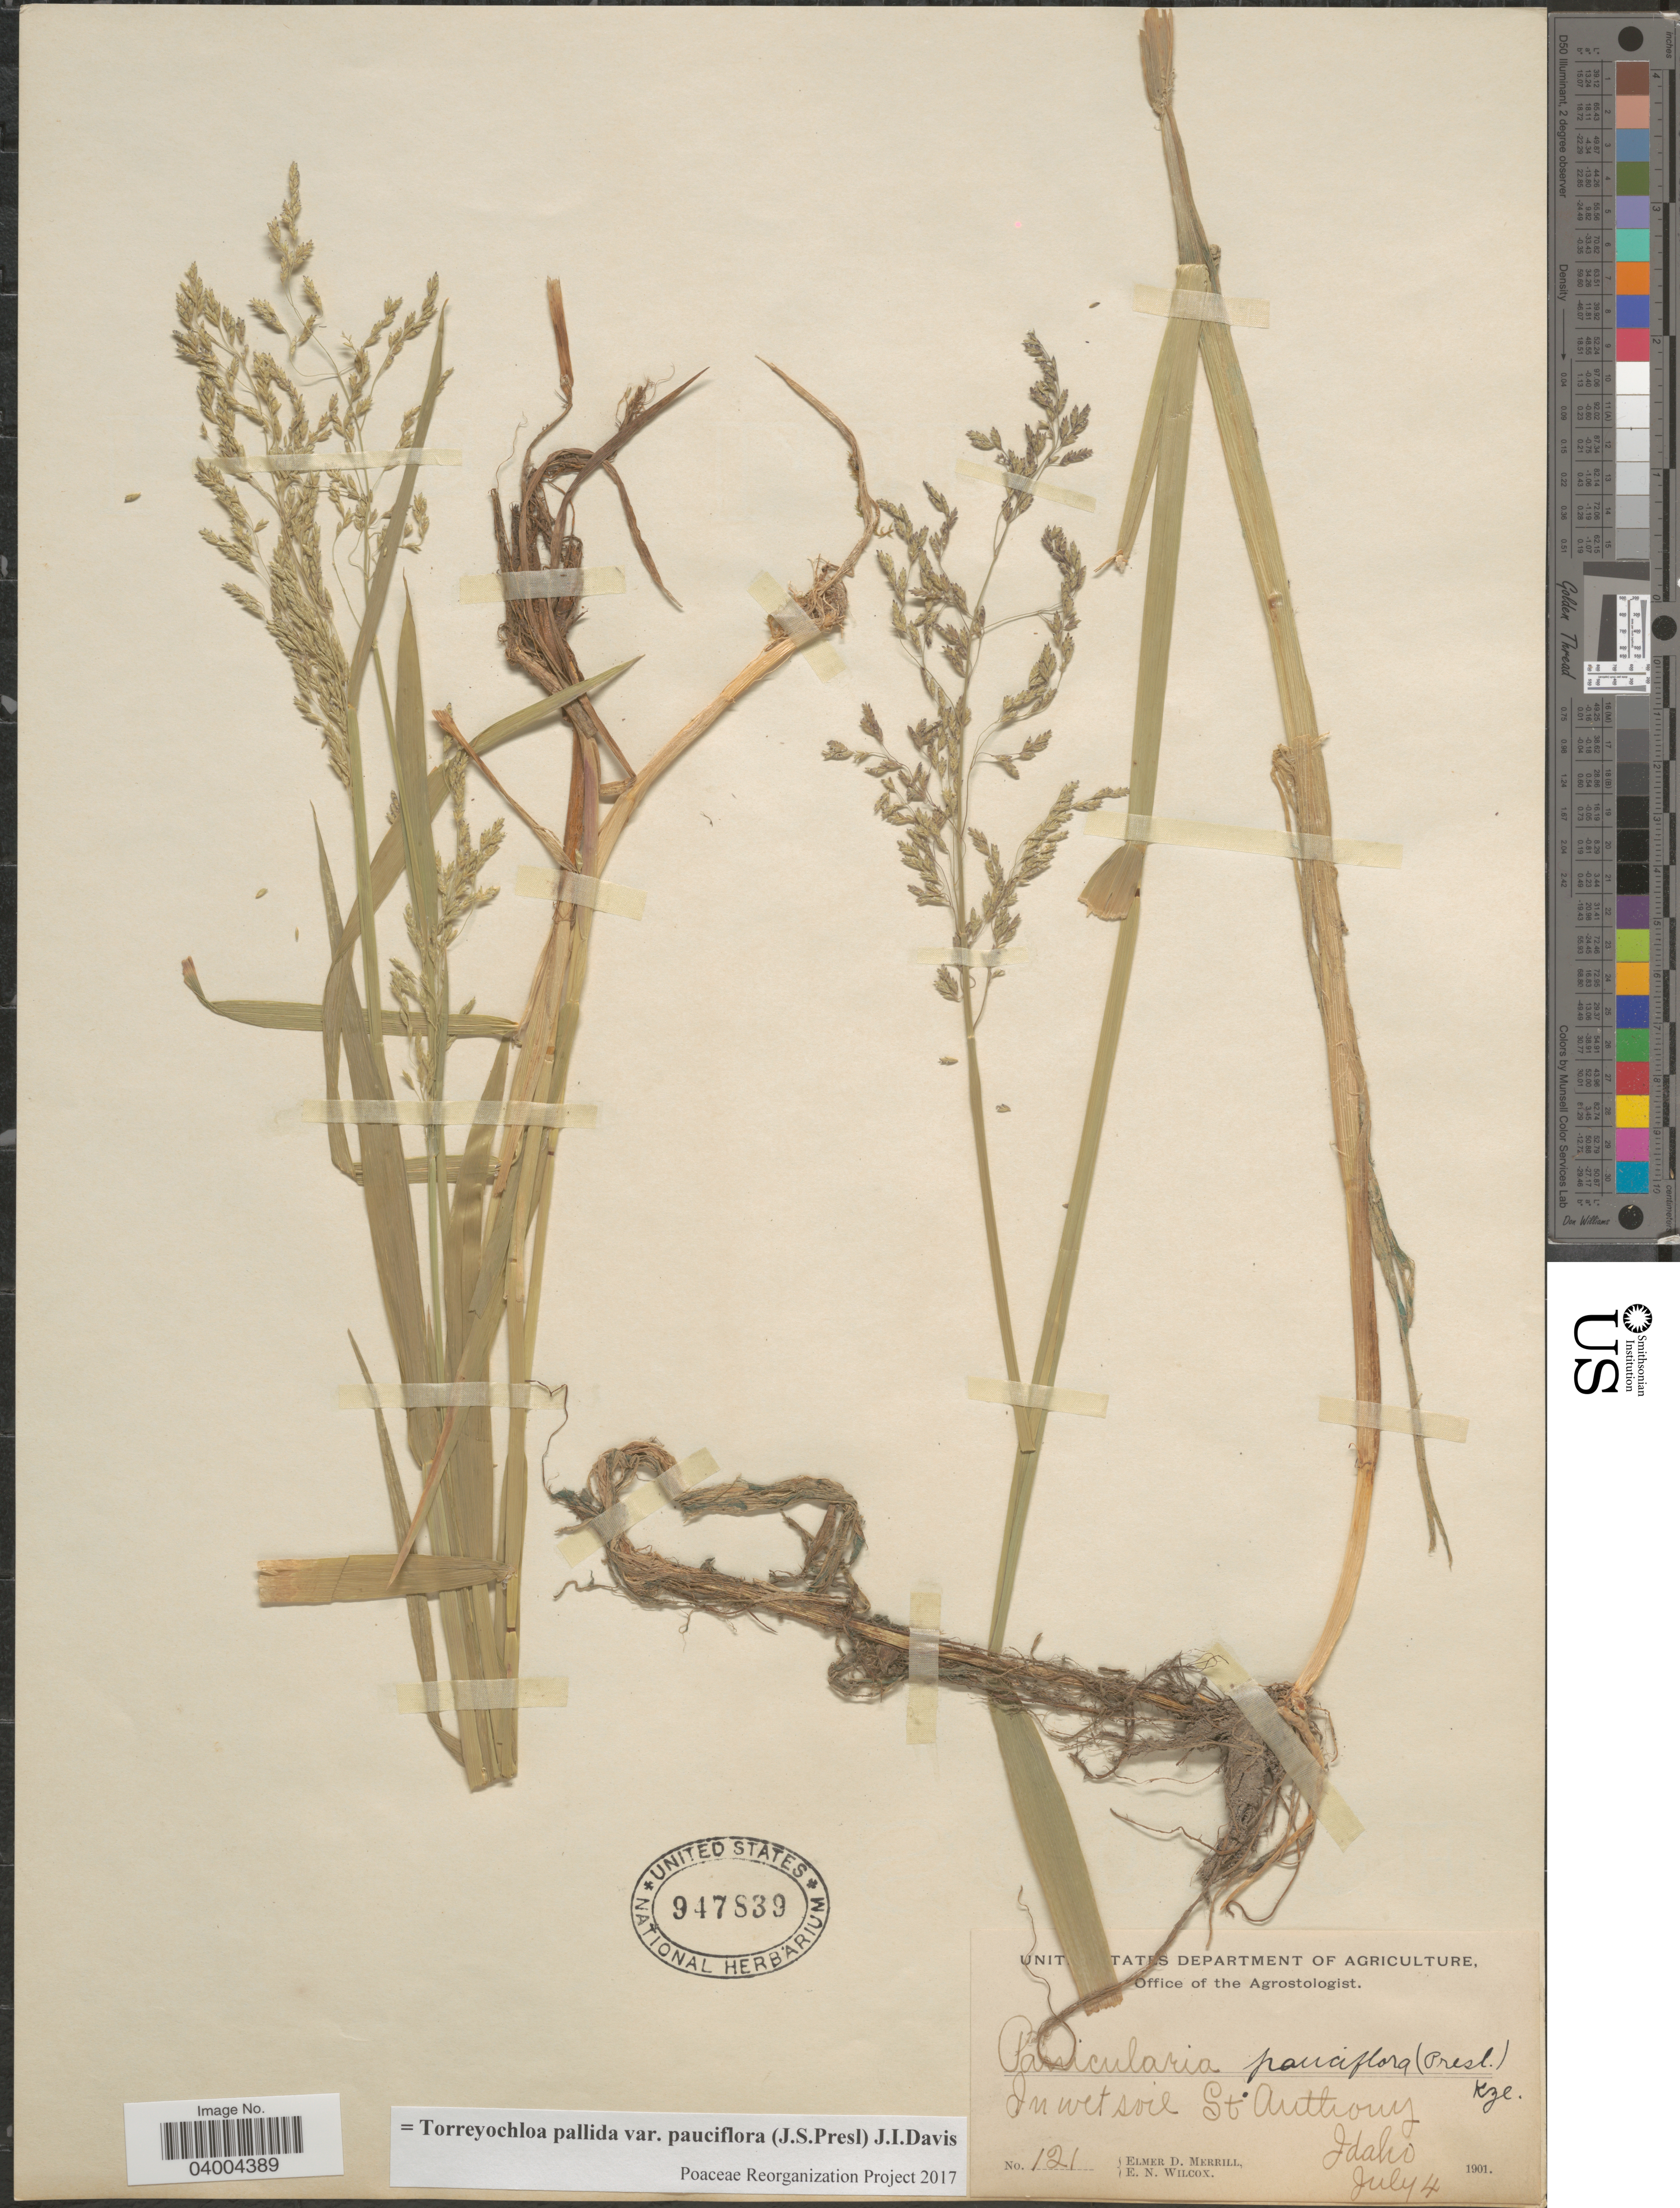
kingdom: Plantae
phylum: Tracheophyta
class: Liliopsida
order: Poales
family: Poaceae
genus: Torreyochloa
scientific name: Torreyochloa pallida var. pauciflora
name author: (J. Presl) J.I. Davis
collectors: E. D. Merrill & E. Wilcox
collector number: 121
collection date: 1901-07-04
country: United States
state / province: Idaho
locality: In wet soil St. Anthony.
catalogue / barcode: US 947839